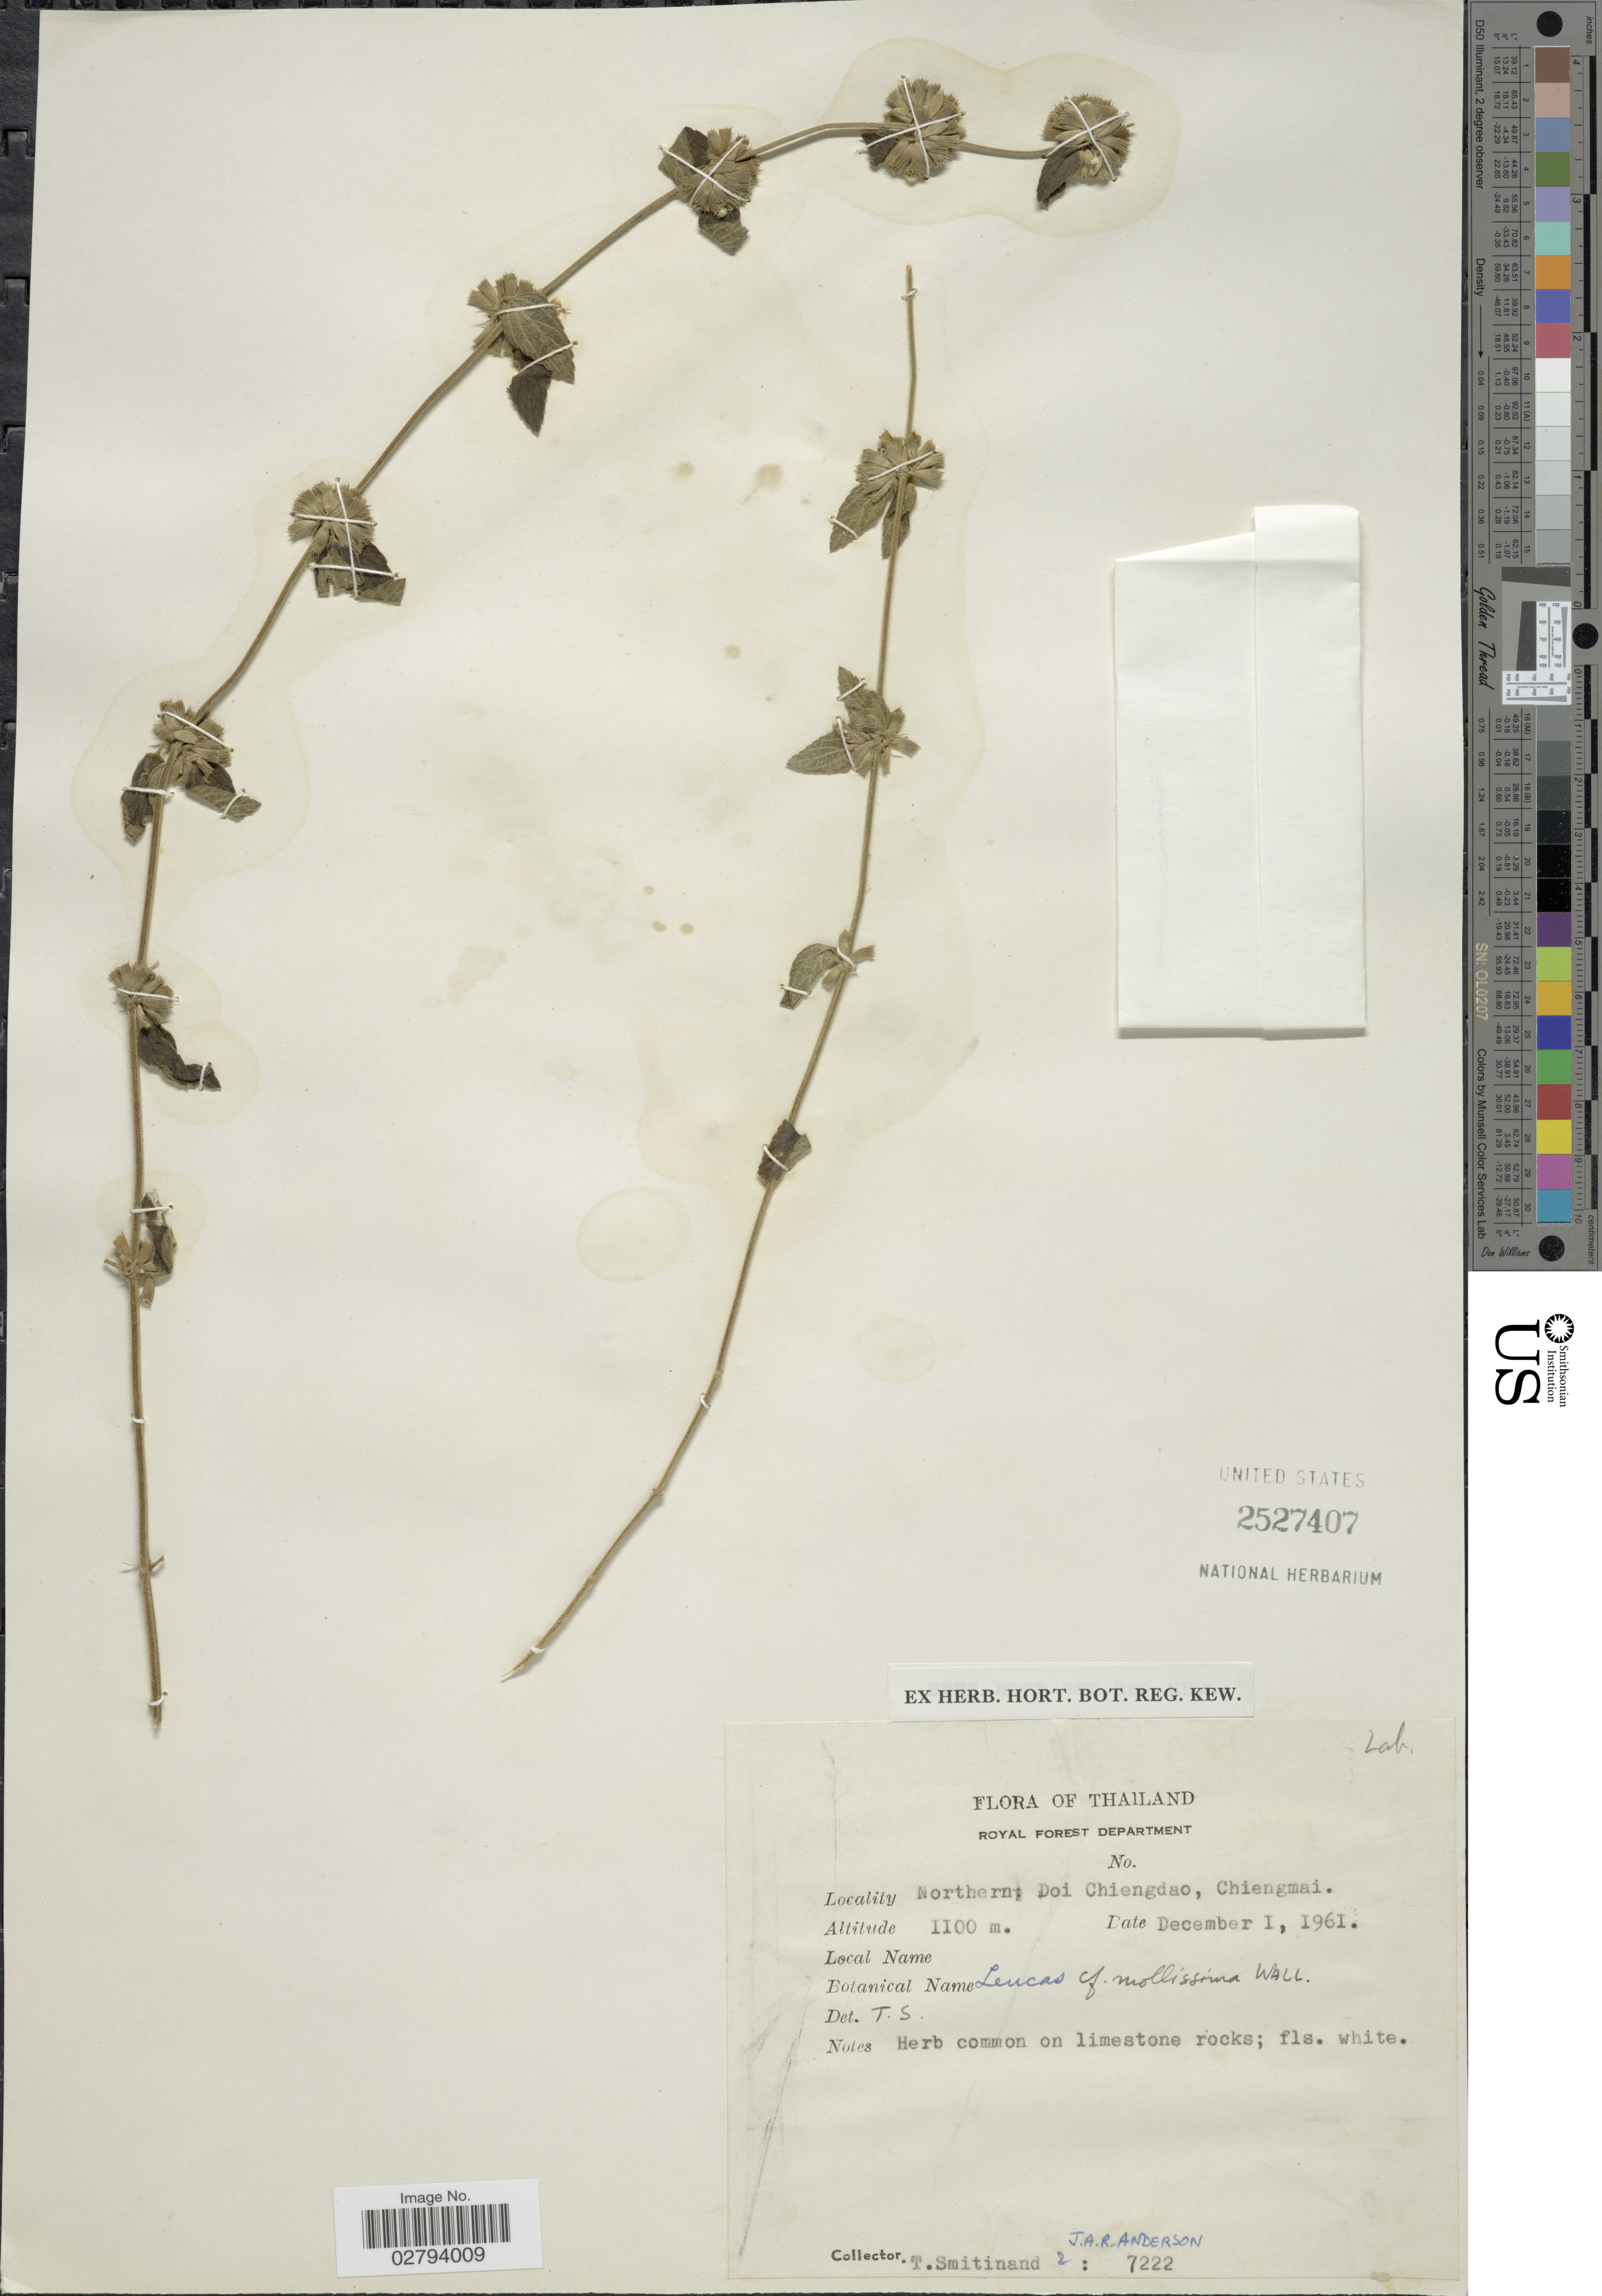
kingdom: Plantae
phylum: Tracheophyta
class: Magnoliopsida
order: Lamiales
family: Lamiaceae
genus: Leucas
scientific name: Leucas mollissima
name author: Gürke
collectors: T. Smitinand & J. A. R. Anderson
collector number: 7222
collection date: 1961-12-01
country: Thailand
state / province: Chiang Mai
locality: Northern; Doi Chiengdao, Chiengmai.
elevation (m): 1100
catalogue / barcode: US 2527407